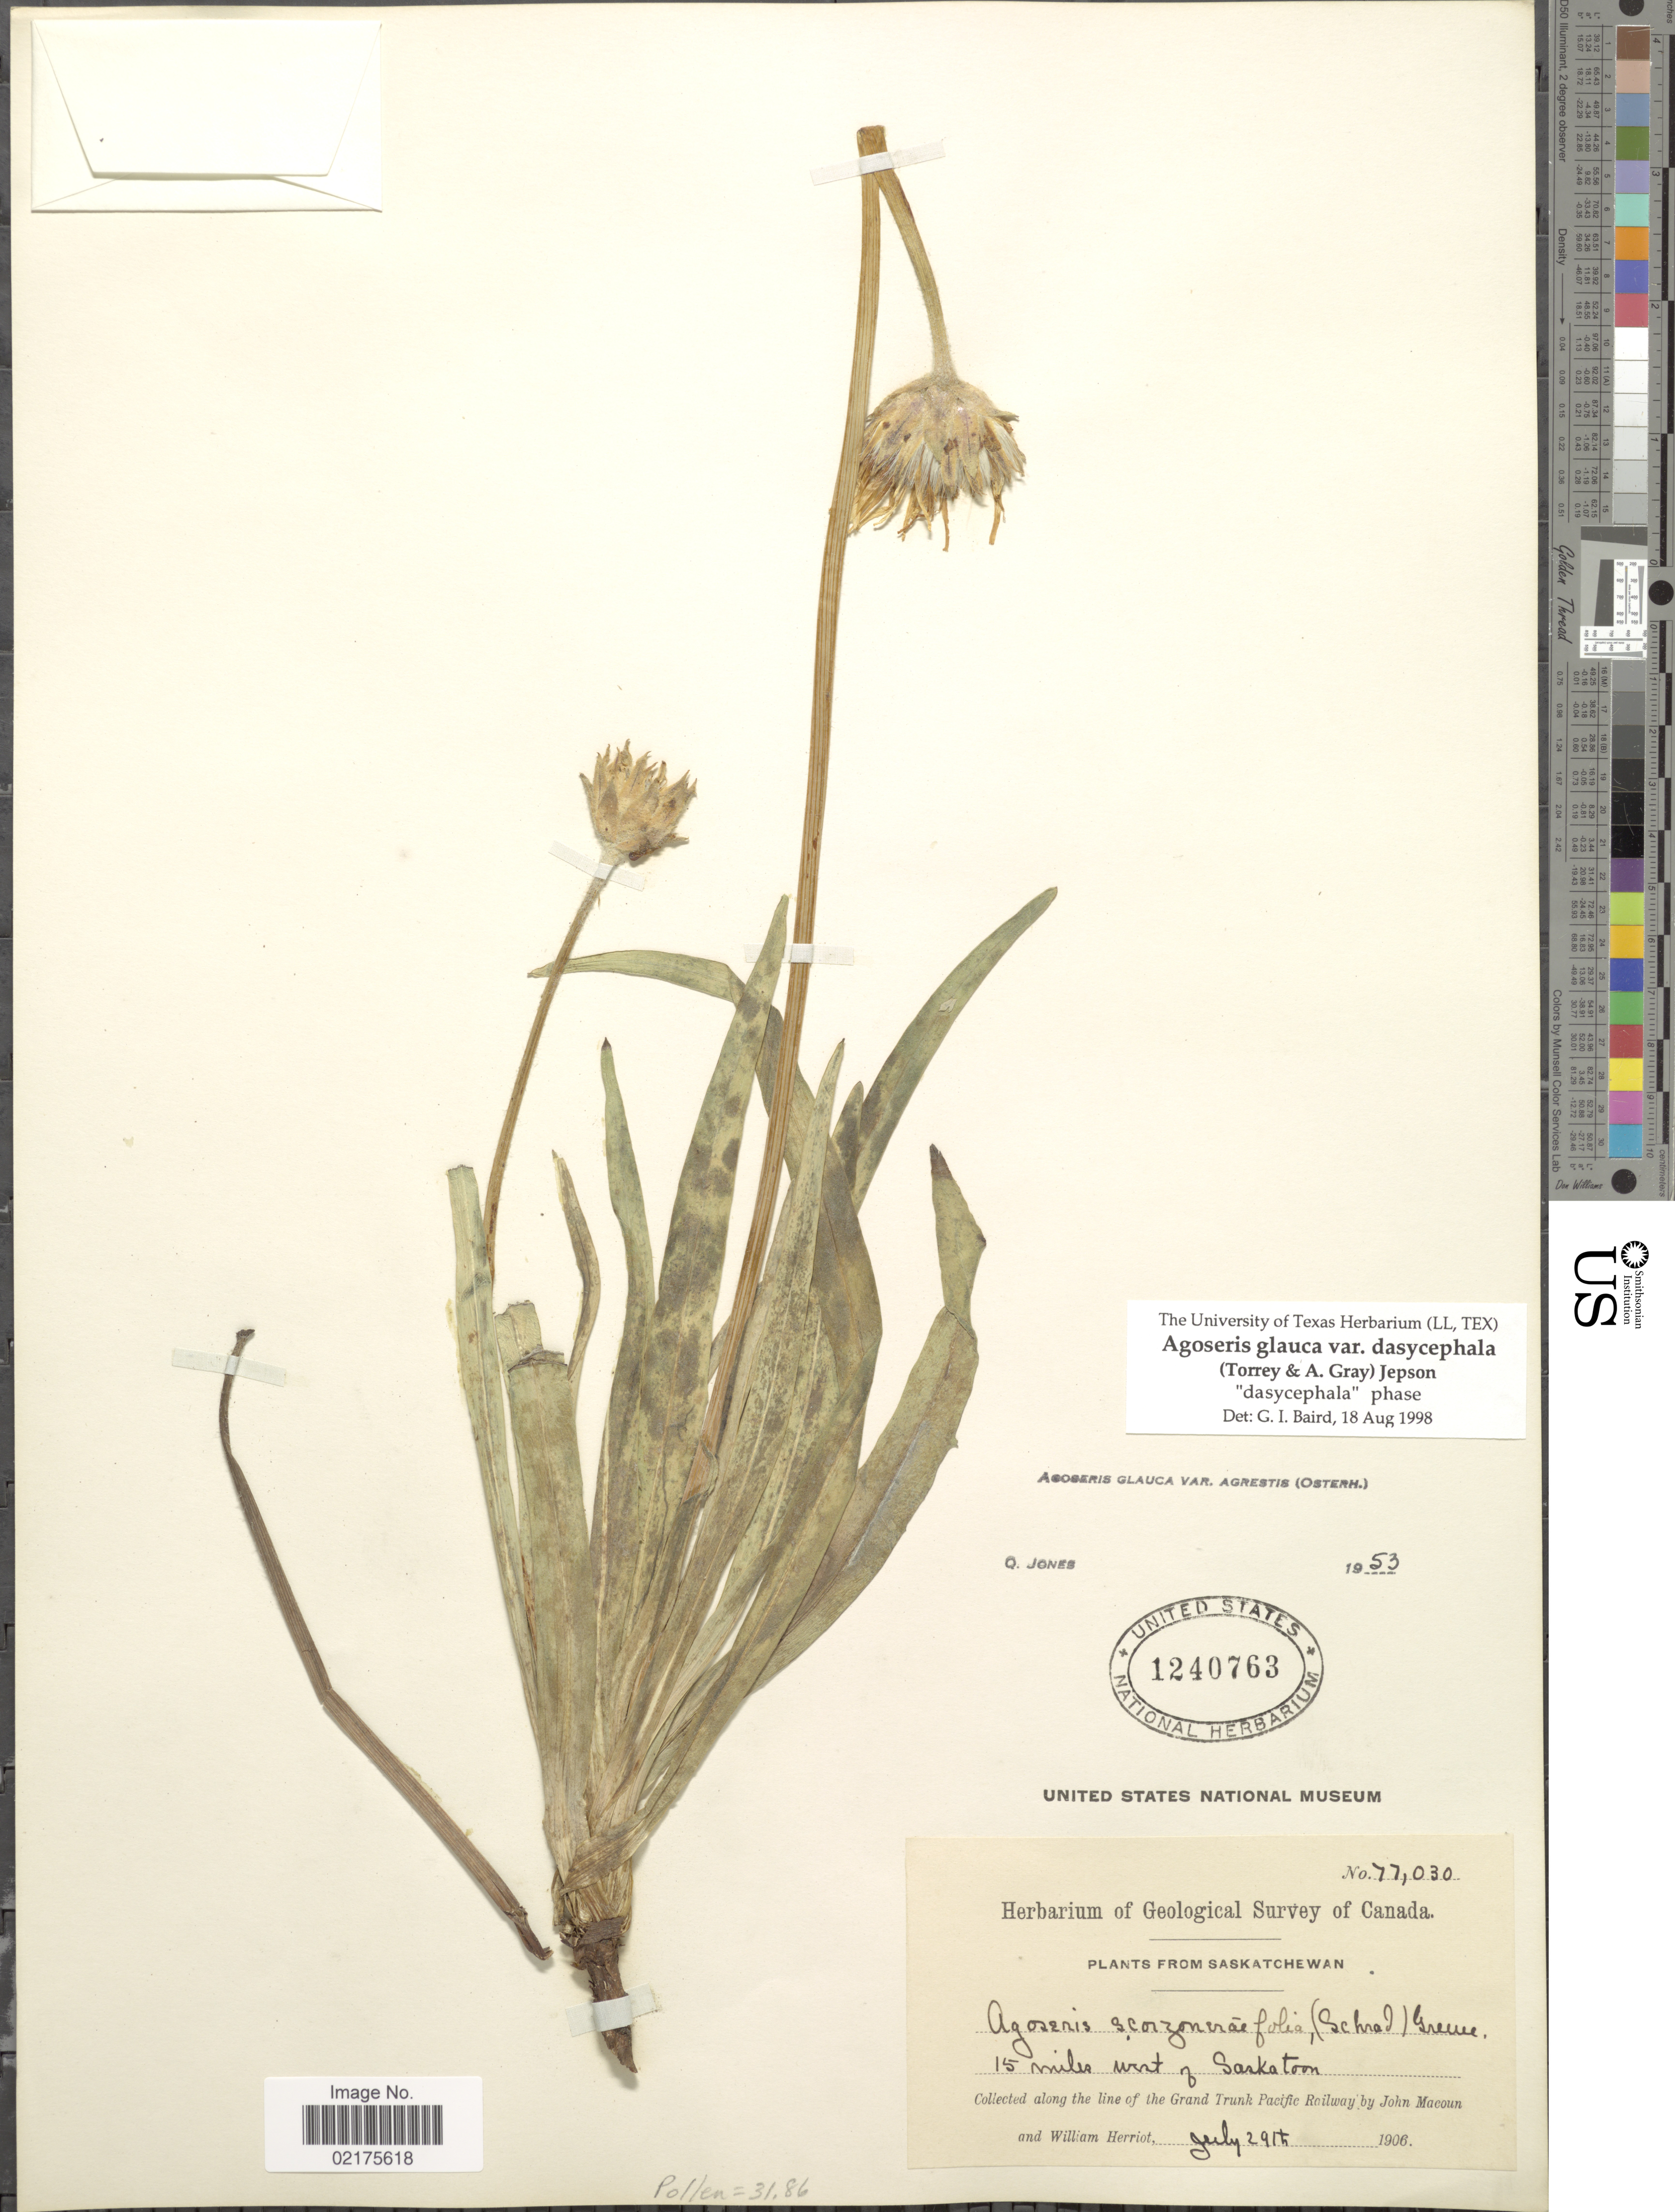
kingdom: Plantae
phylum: Tracheophyta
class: Magnoliopsida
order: Asterales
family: Asteraceae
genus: Agoseris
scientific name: Agoseris glauca var. dasycephala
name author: (Torr. & A. Gray) Jeps.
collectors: J. Macoun & W. Herriot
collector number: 77030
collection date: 1906-06-29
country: Canada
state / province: Manitoba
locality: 15 miles west of Saskatoon, along the line of the Grand Trunk Pacific Railway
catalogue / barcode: US 1240763